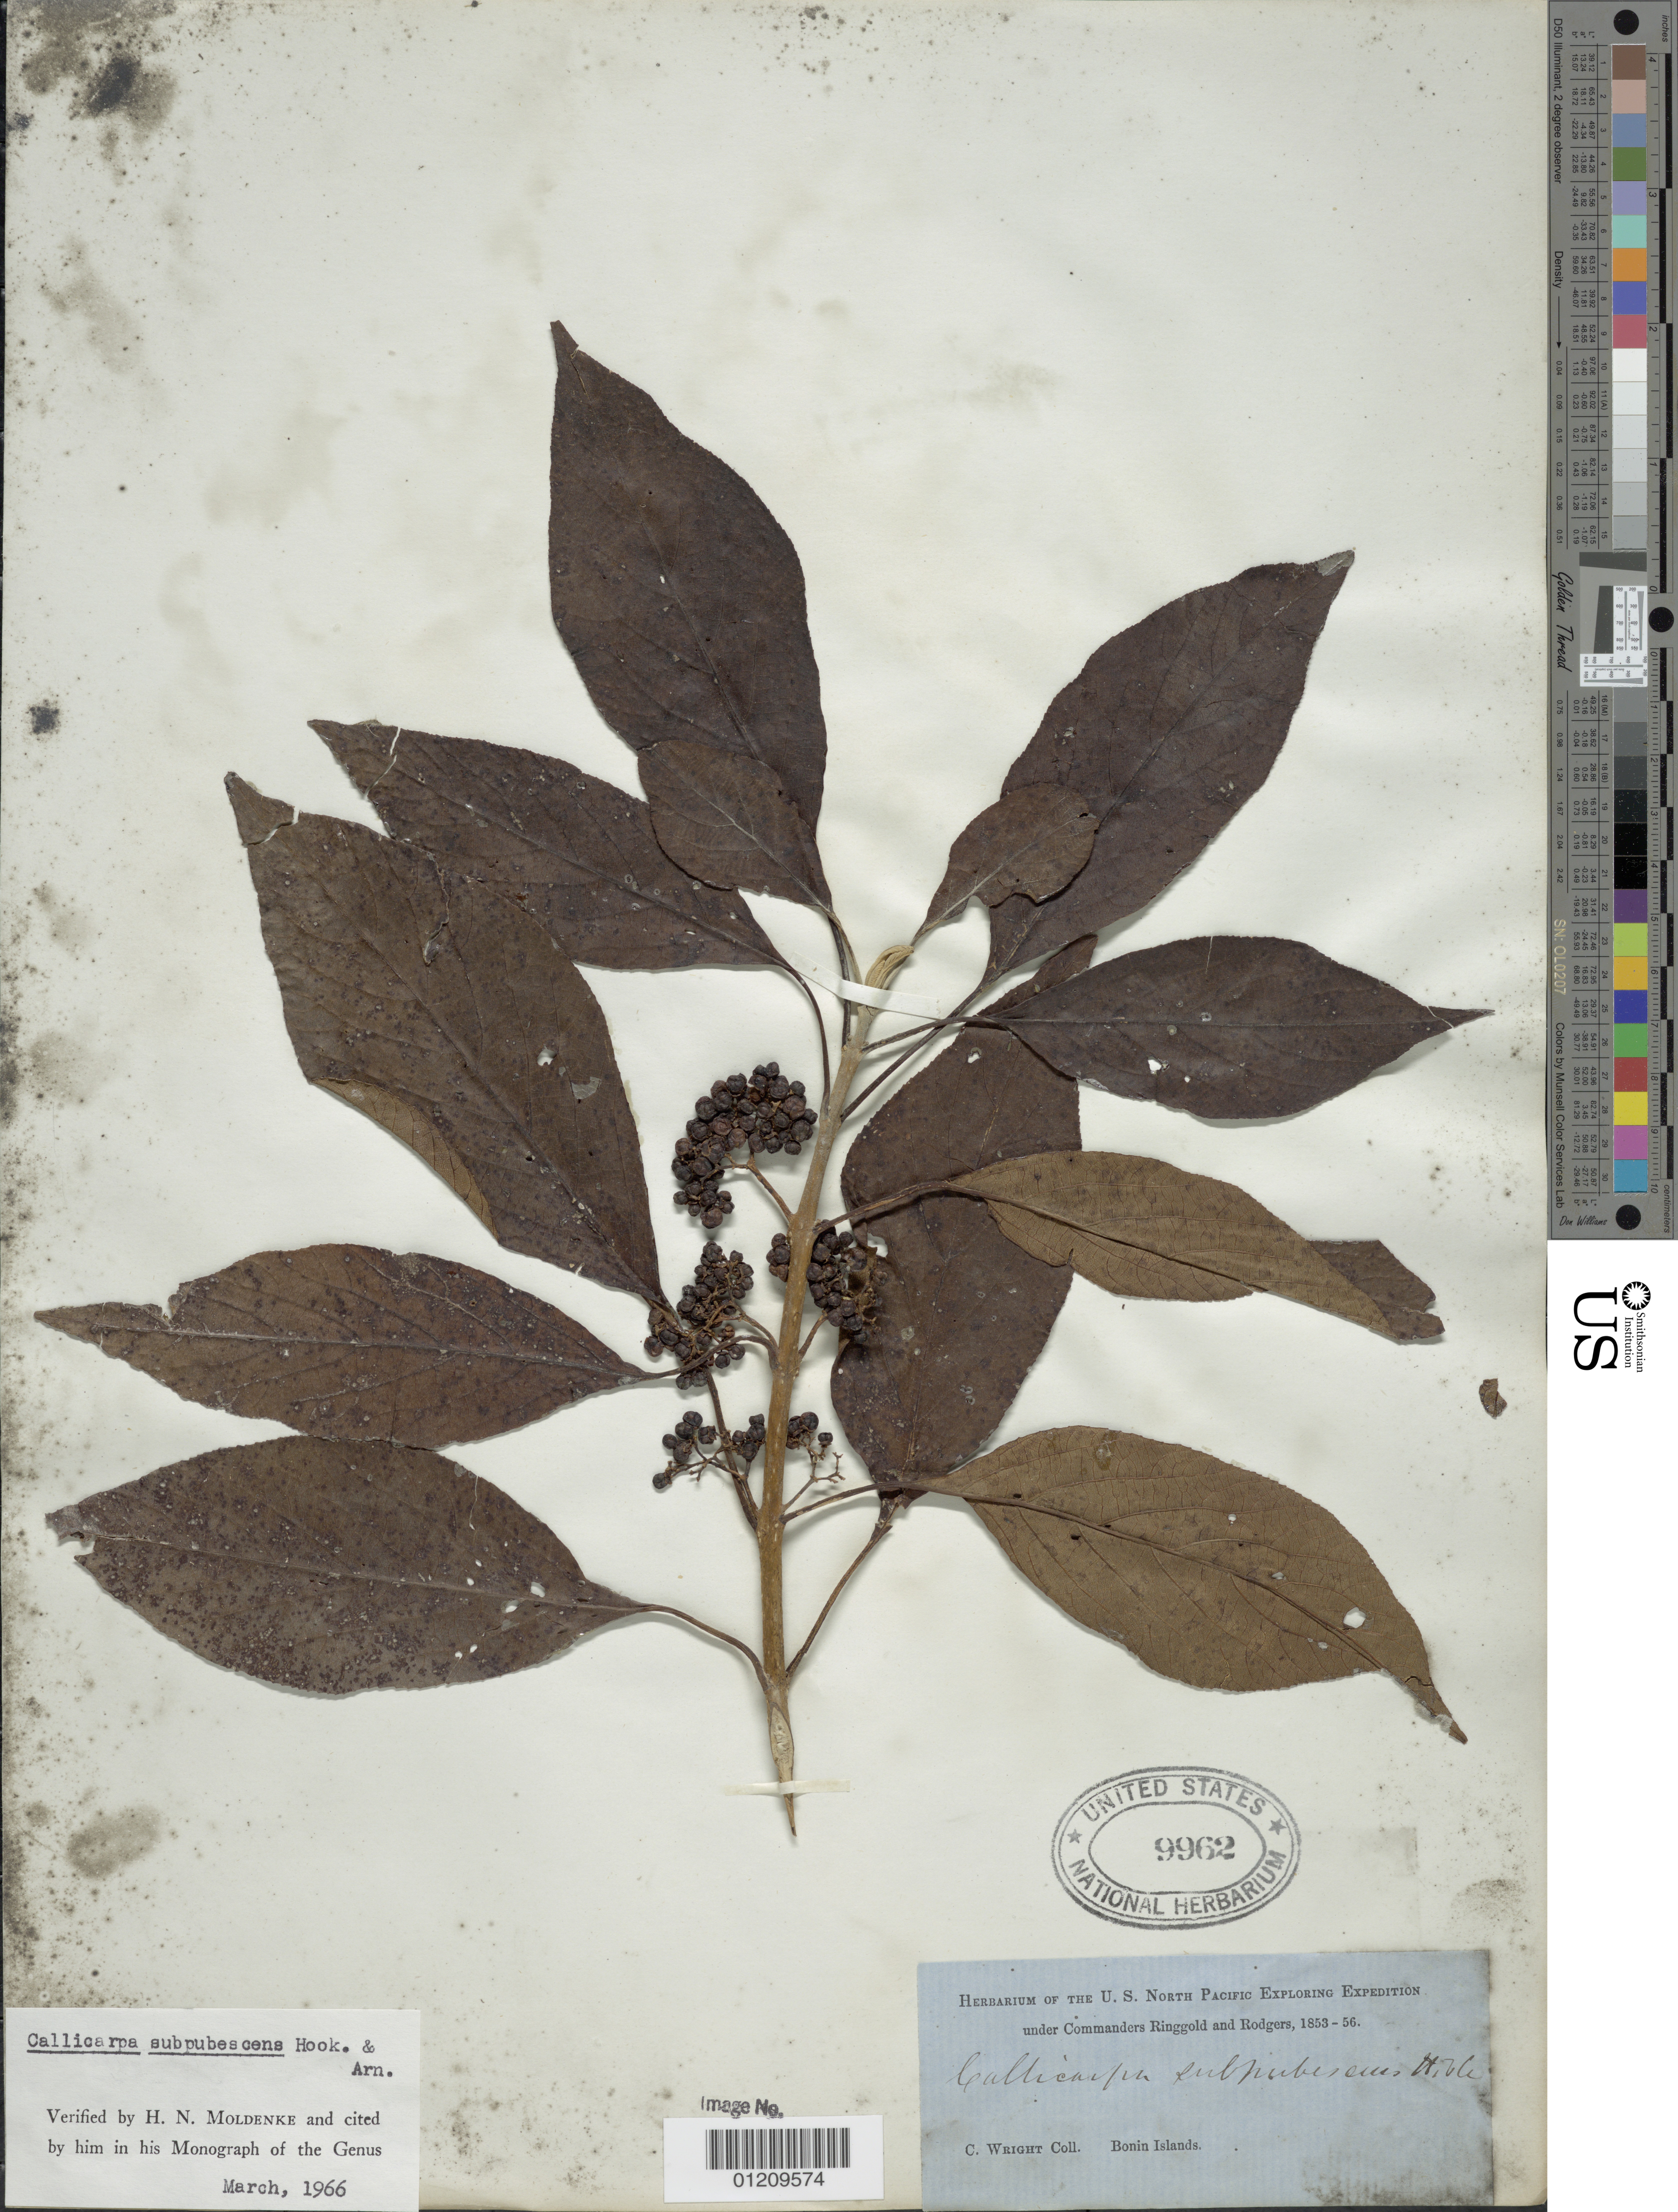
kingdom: Plantae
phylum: Tracheophyta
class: Magnoliopsida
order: Lamiales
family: Lamiaceae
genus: Callicarpa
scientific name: Callicarpa subpubescens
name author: Hook. & Arn.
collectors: C. Wright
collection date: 1853/1856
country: Japan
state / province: Tokyo, Federal City of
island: Bonin Islands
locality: Bonin Islands.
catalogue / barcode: US 9962